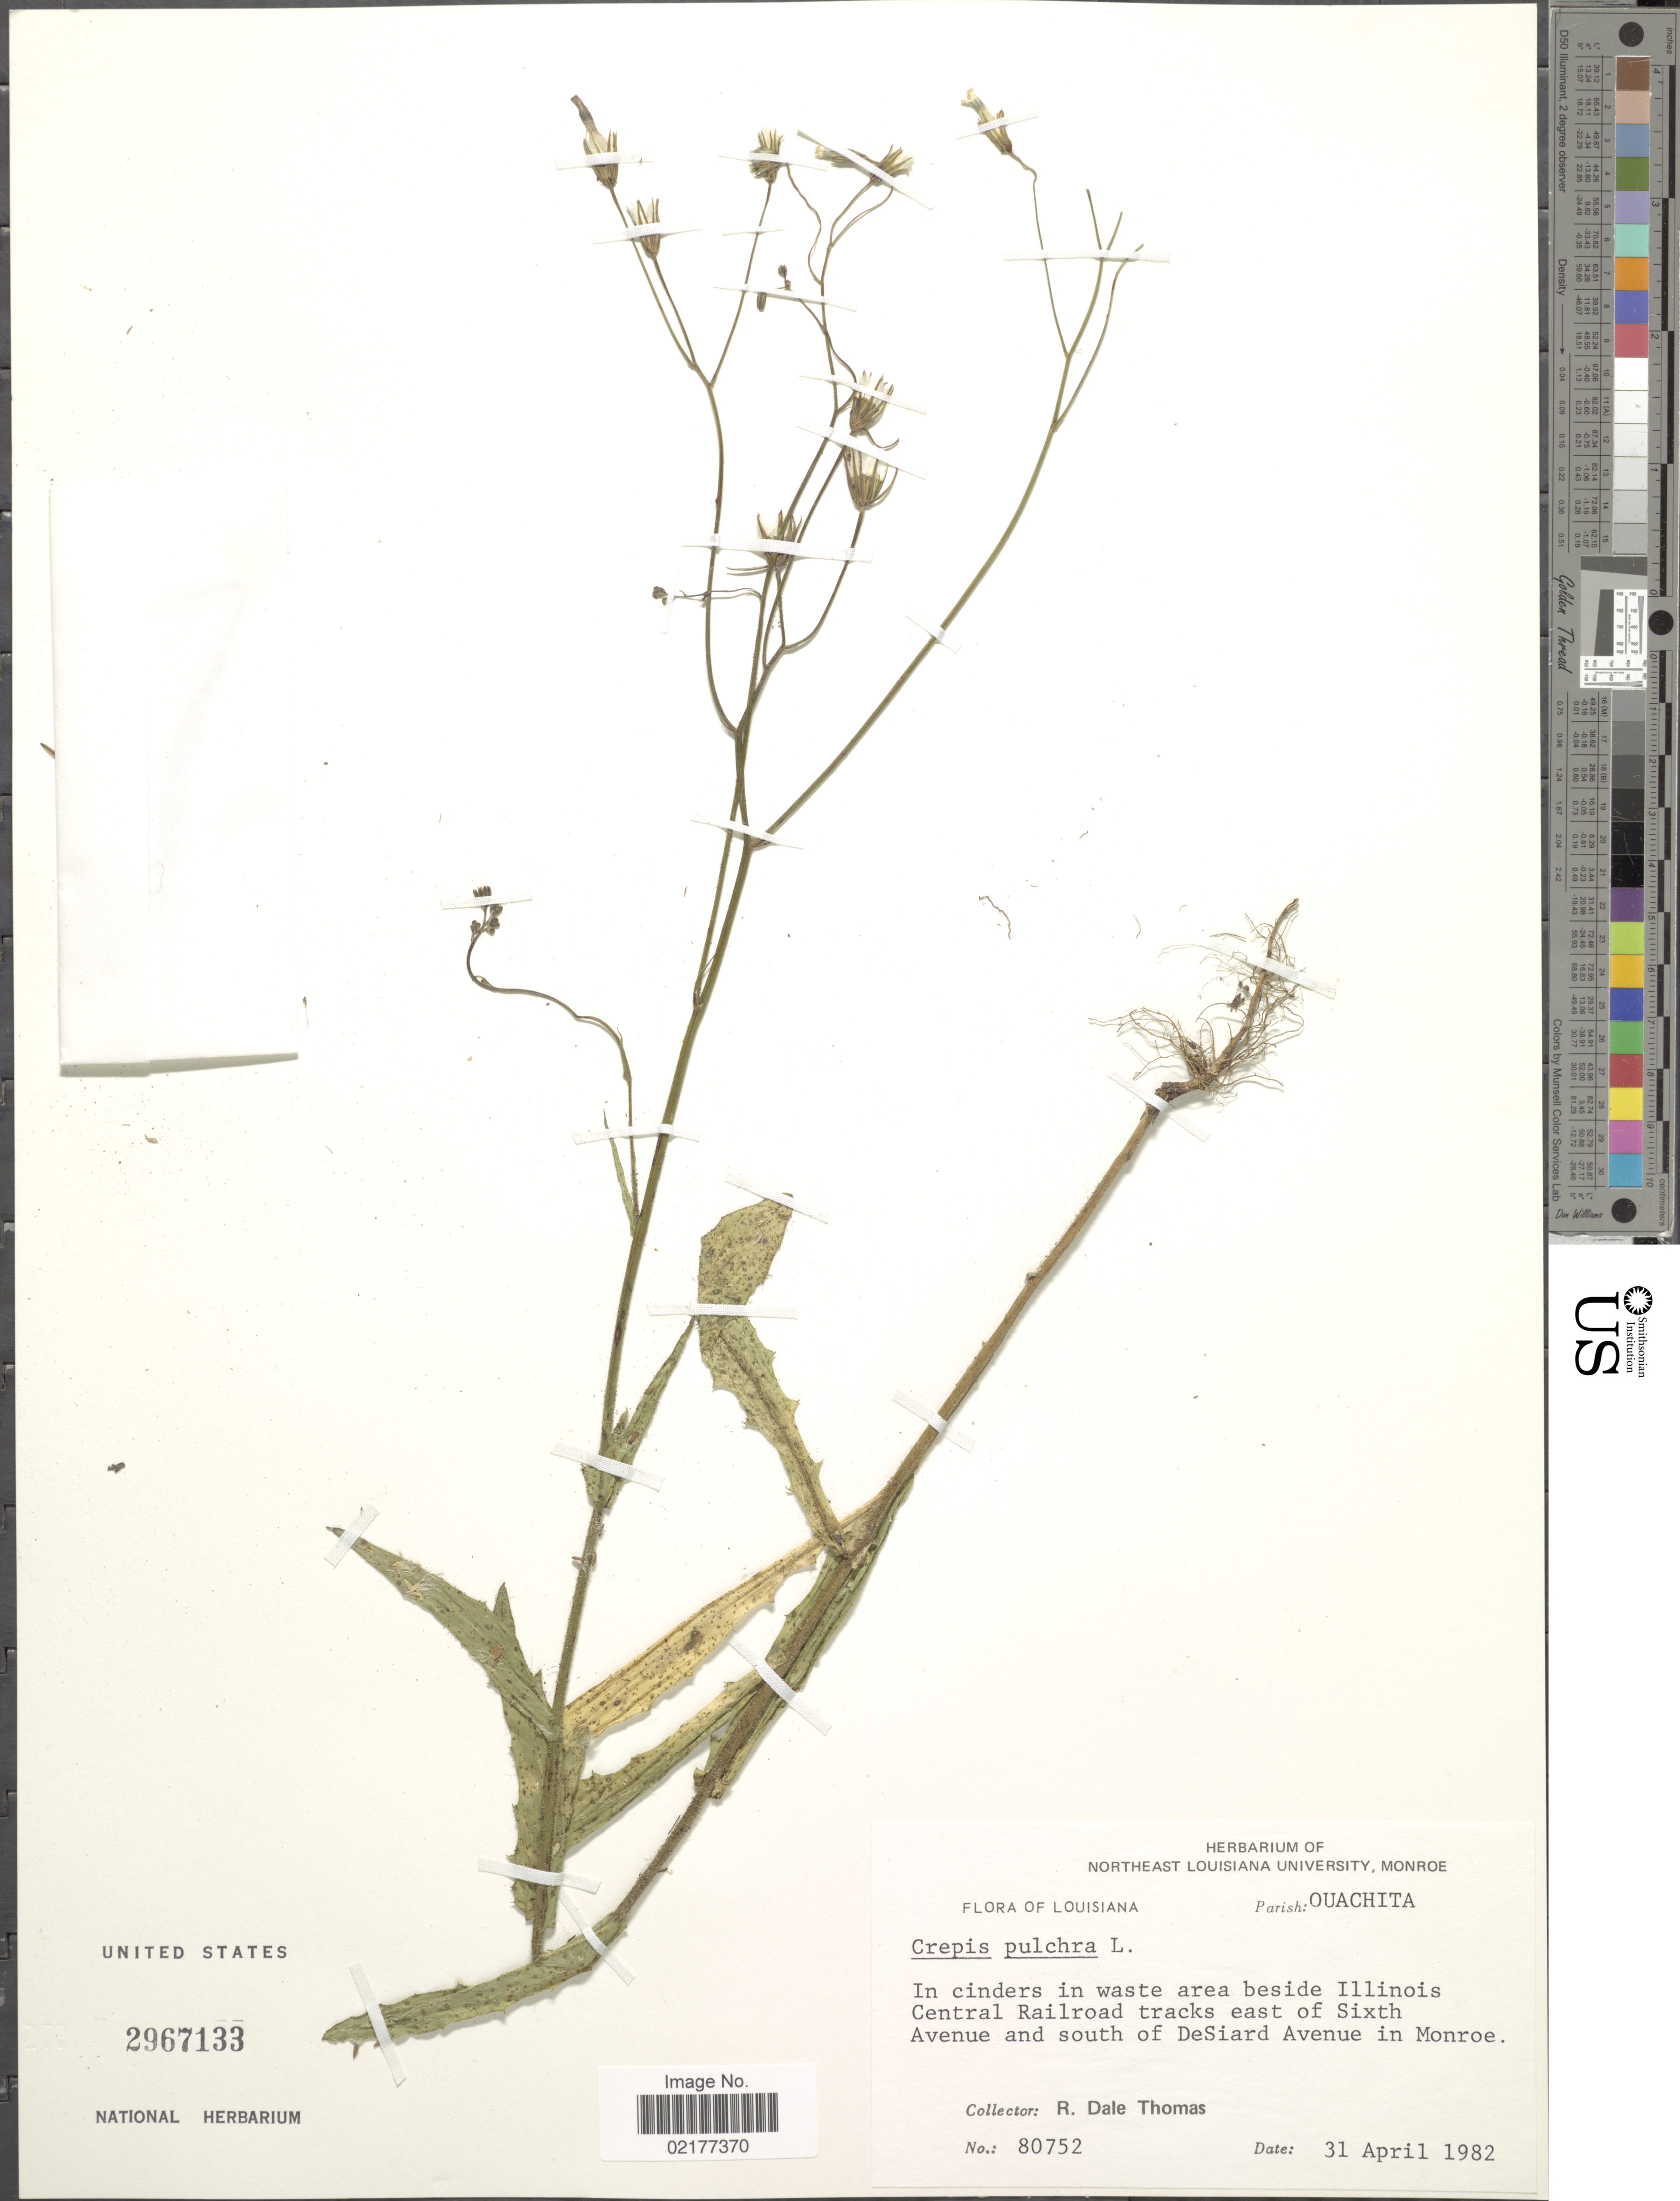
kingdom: Plantae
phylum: Tracheophyta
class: Magnoliopsida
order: Asterales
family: Asteraceae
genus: Crepis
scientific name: Crepis pulchra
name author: L.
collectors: R. Thomas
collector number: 80752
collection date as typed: Transcribed d/m/y: 31/4/1982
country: United States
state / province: Louisiana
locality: Parish: Ouachita, In cinders in waste area beside Illinois Central railroad tracks east of Sixth Avenue and south of DeSiard Avenue in Monroe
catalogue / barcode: US 2967133